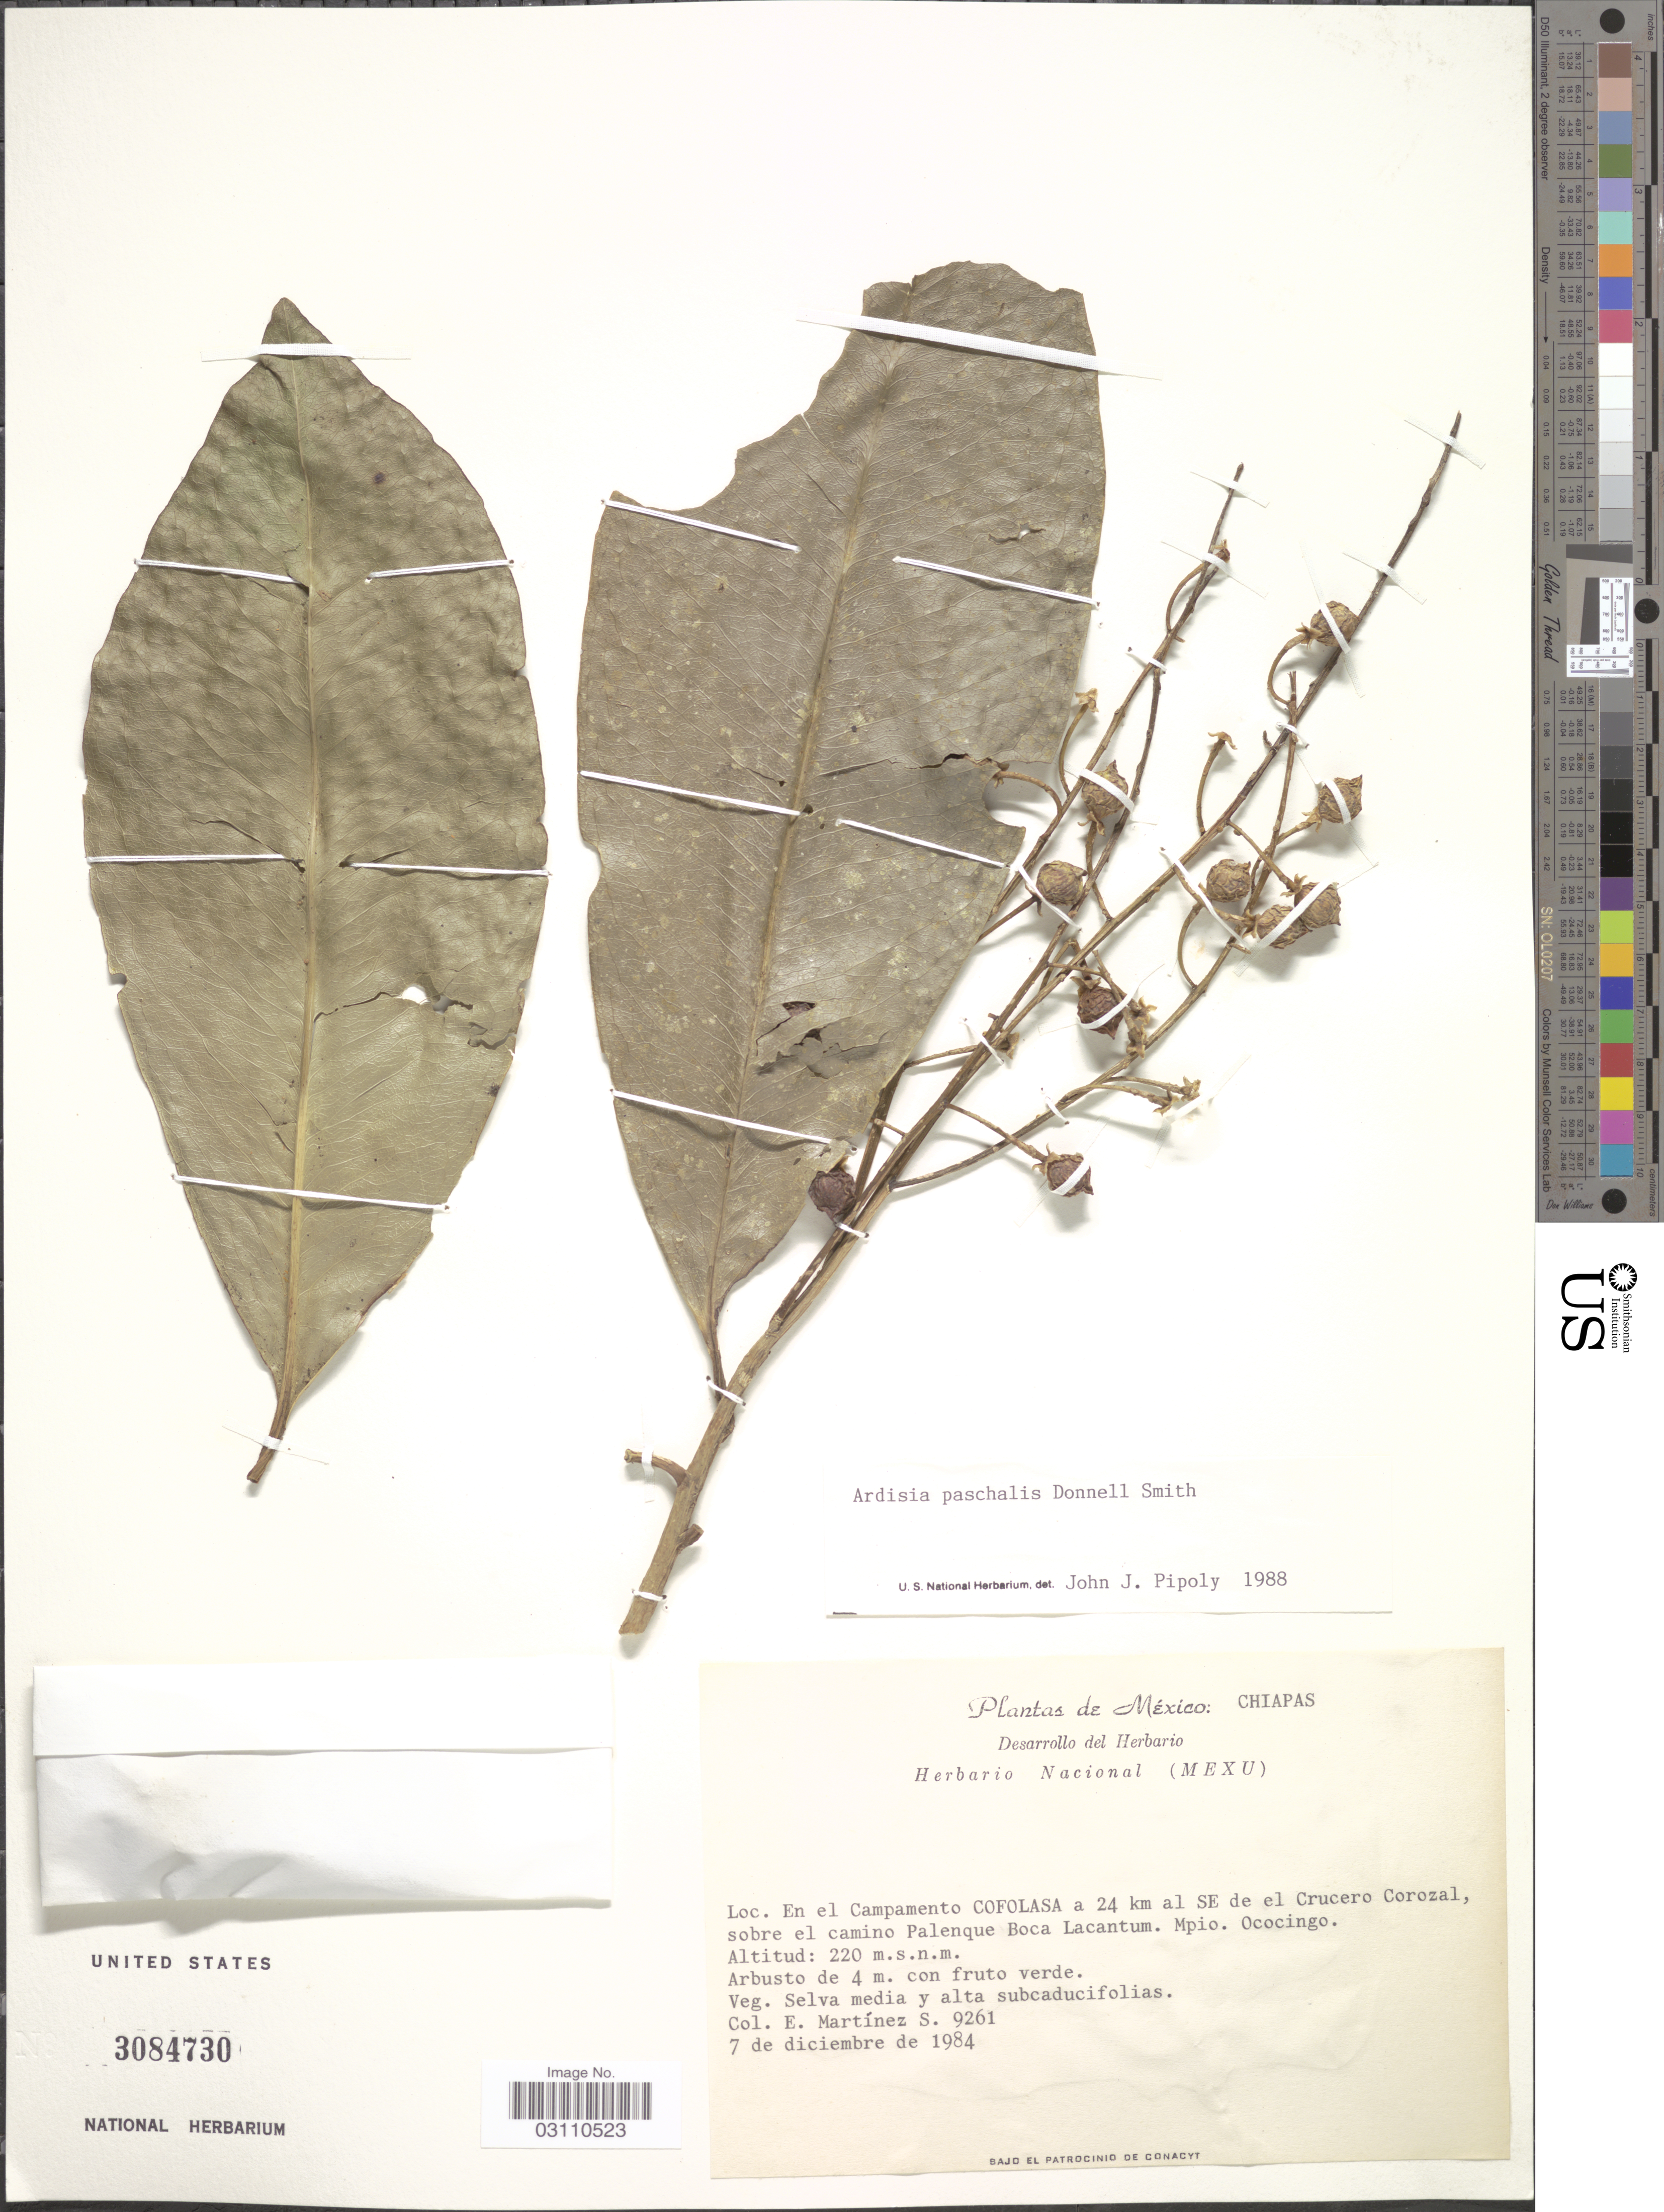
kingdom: Plantae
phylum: Tracheophyta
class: Magnoliopsida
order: Ericales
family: Primulaceae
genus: Ardisia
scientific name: Ardisia paschalis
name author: Donn. Sm.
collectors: E. M. Martínez S.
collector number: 9261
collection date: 1984-12-07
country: Mexico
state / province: Chiapas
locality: En el Campamento COFOLASA a 24 km al SE de el Crucero Corozal, sobre el camino Palenque Boca Lacantum. Mpio. Ococingo.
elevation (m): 220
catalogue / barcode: US 3084730